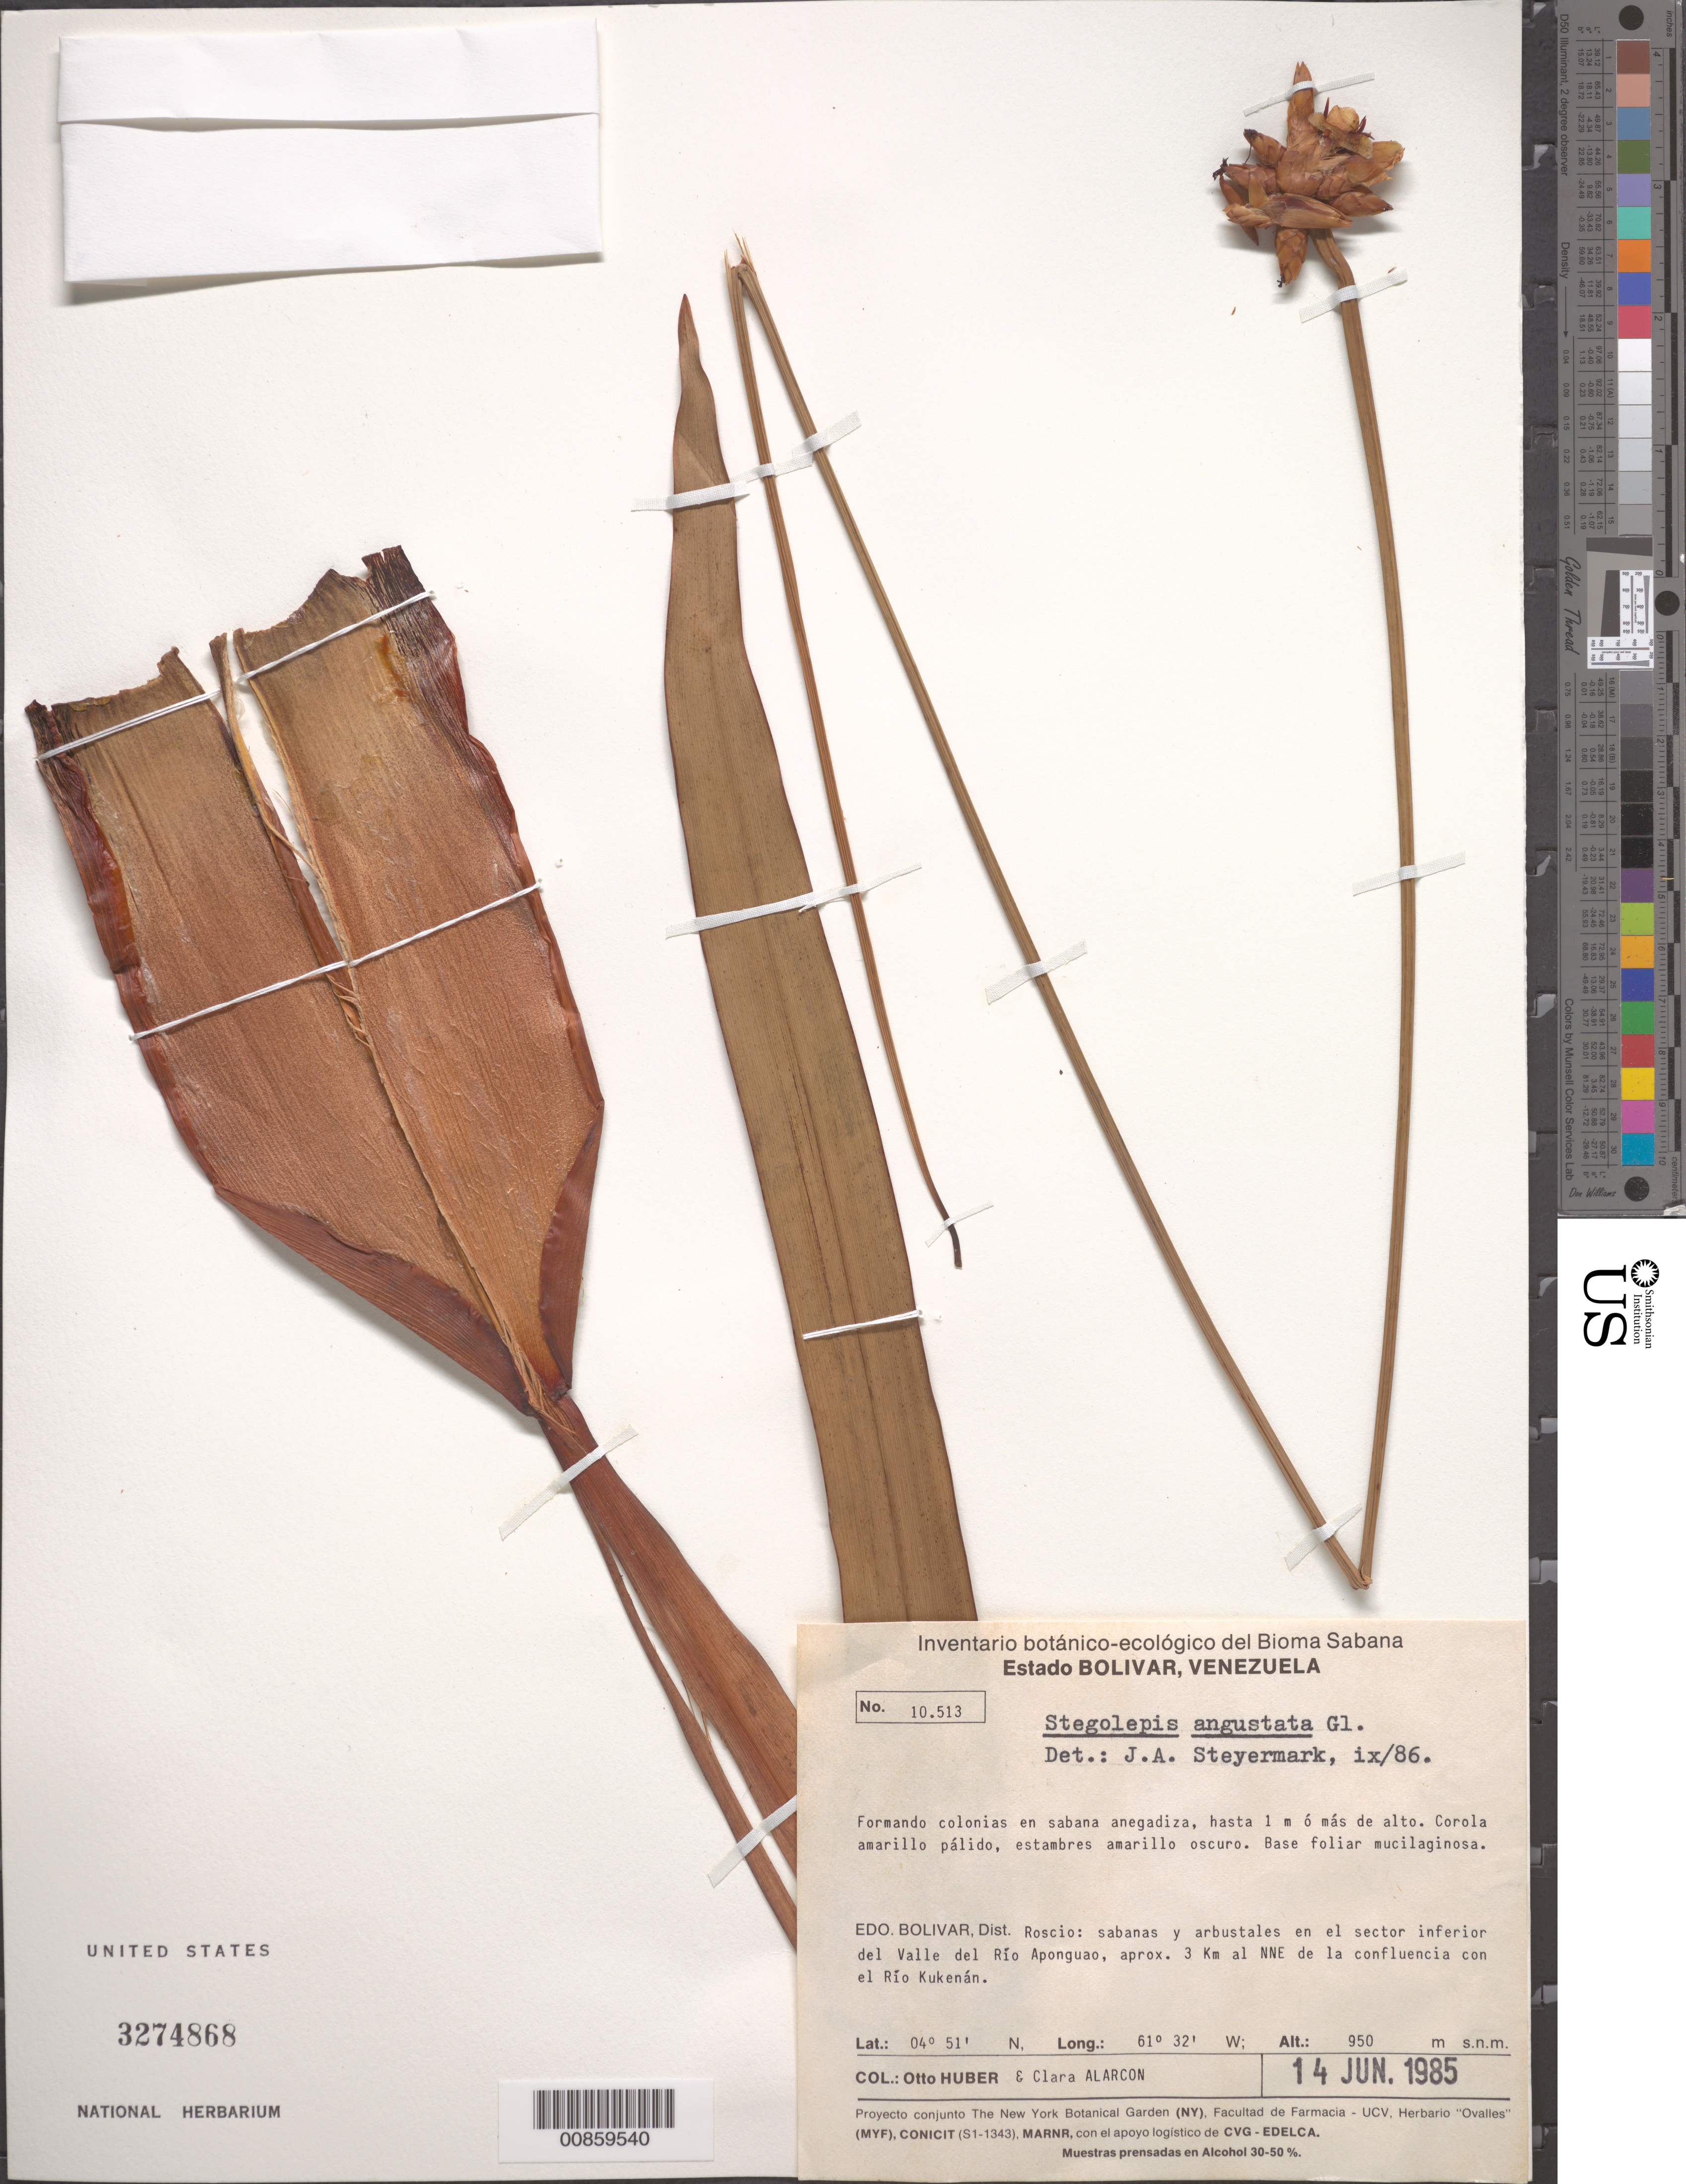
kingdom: Plantae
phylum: Tracheophyta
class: Liliopsida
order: Poales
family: Rapateaceae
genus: Stegolepis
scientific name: Stegolepis angustata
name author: Gleason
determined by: Steyermark, Julian A., (VEN)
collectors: O. Huber & C. Alarcon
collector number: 10513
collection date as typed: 14-Jun-85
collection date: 1985-06-14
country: Venezuela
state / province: Bolívar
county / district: Roscio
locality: Río Aponguao, lower valley, 3 km NNE of conflu. Río Kukenán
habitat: Sabanas y arbustales en el sector inferior de velle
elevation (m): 950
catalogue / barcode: US 3274868